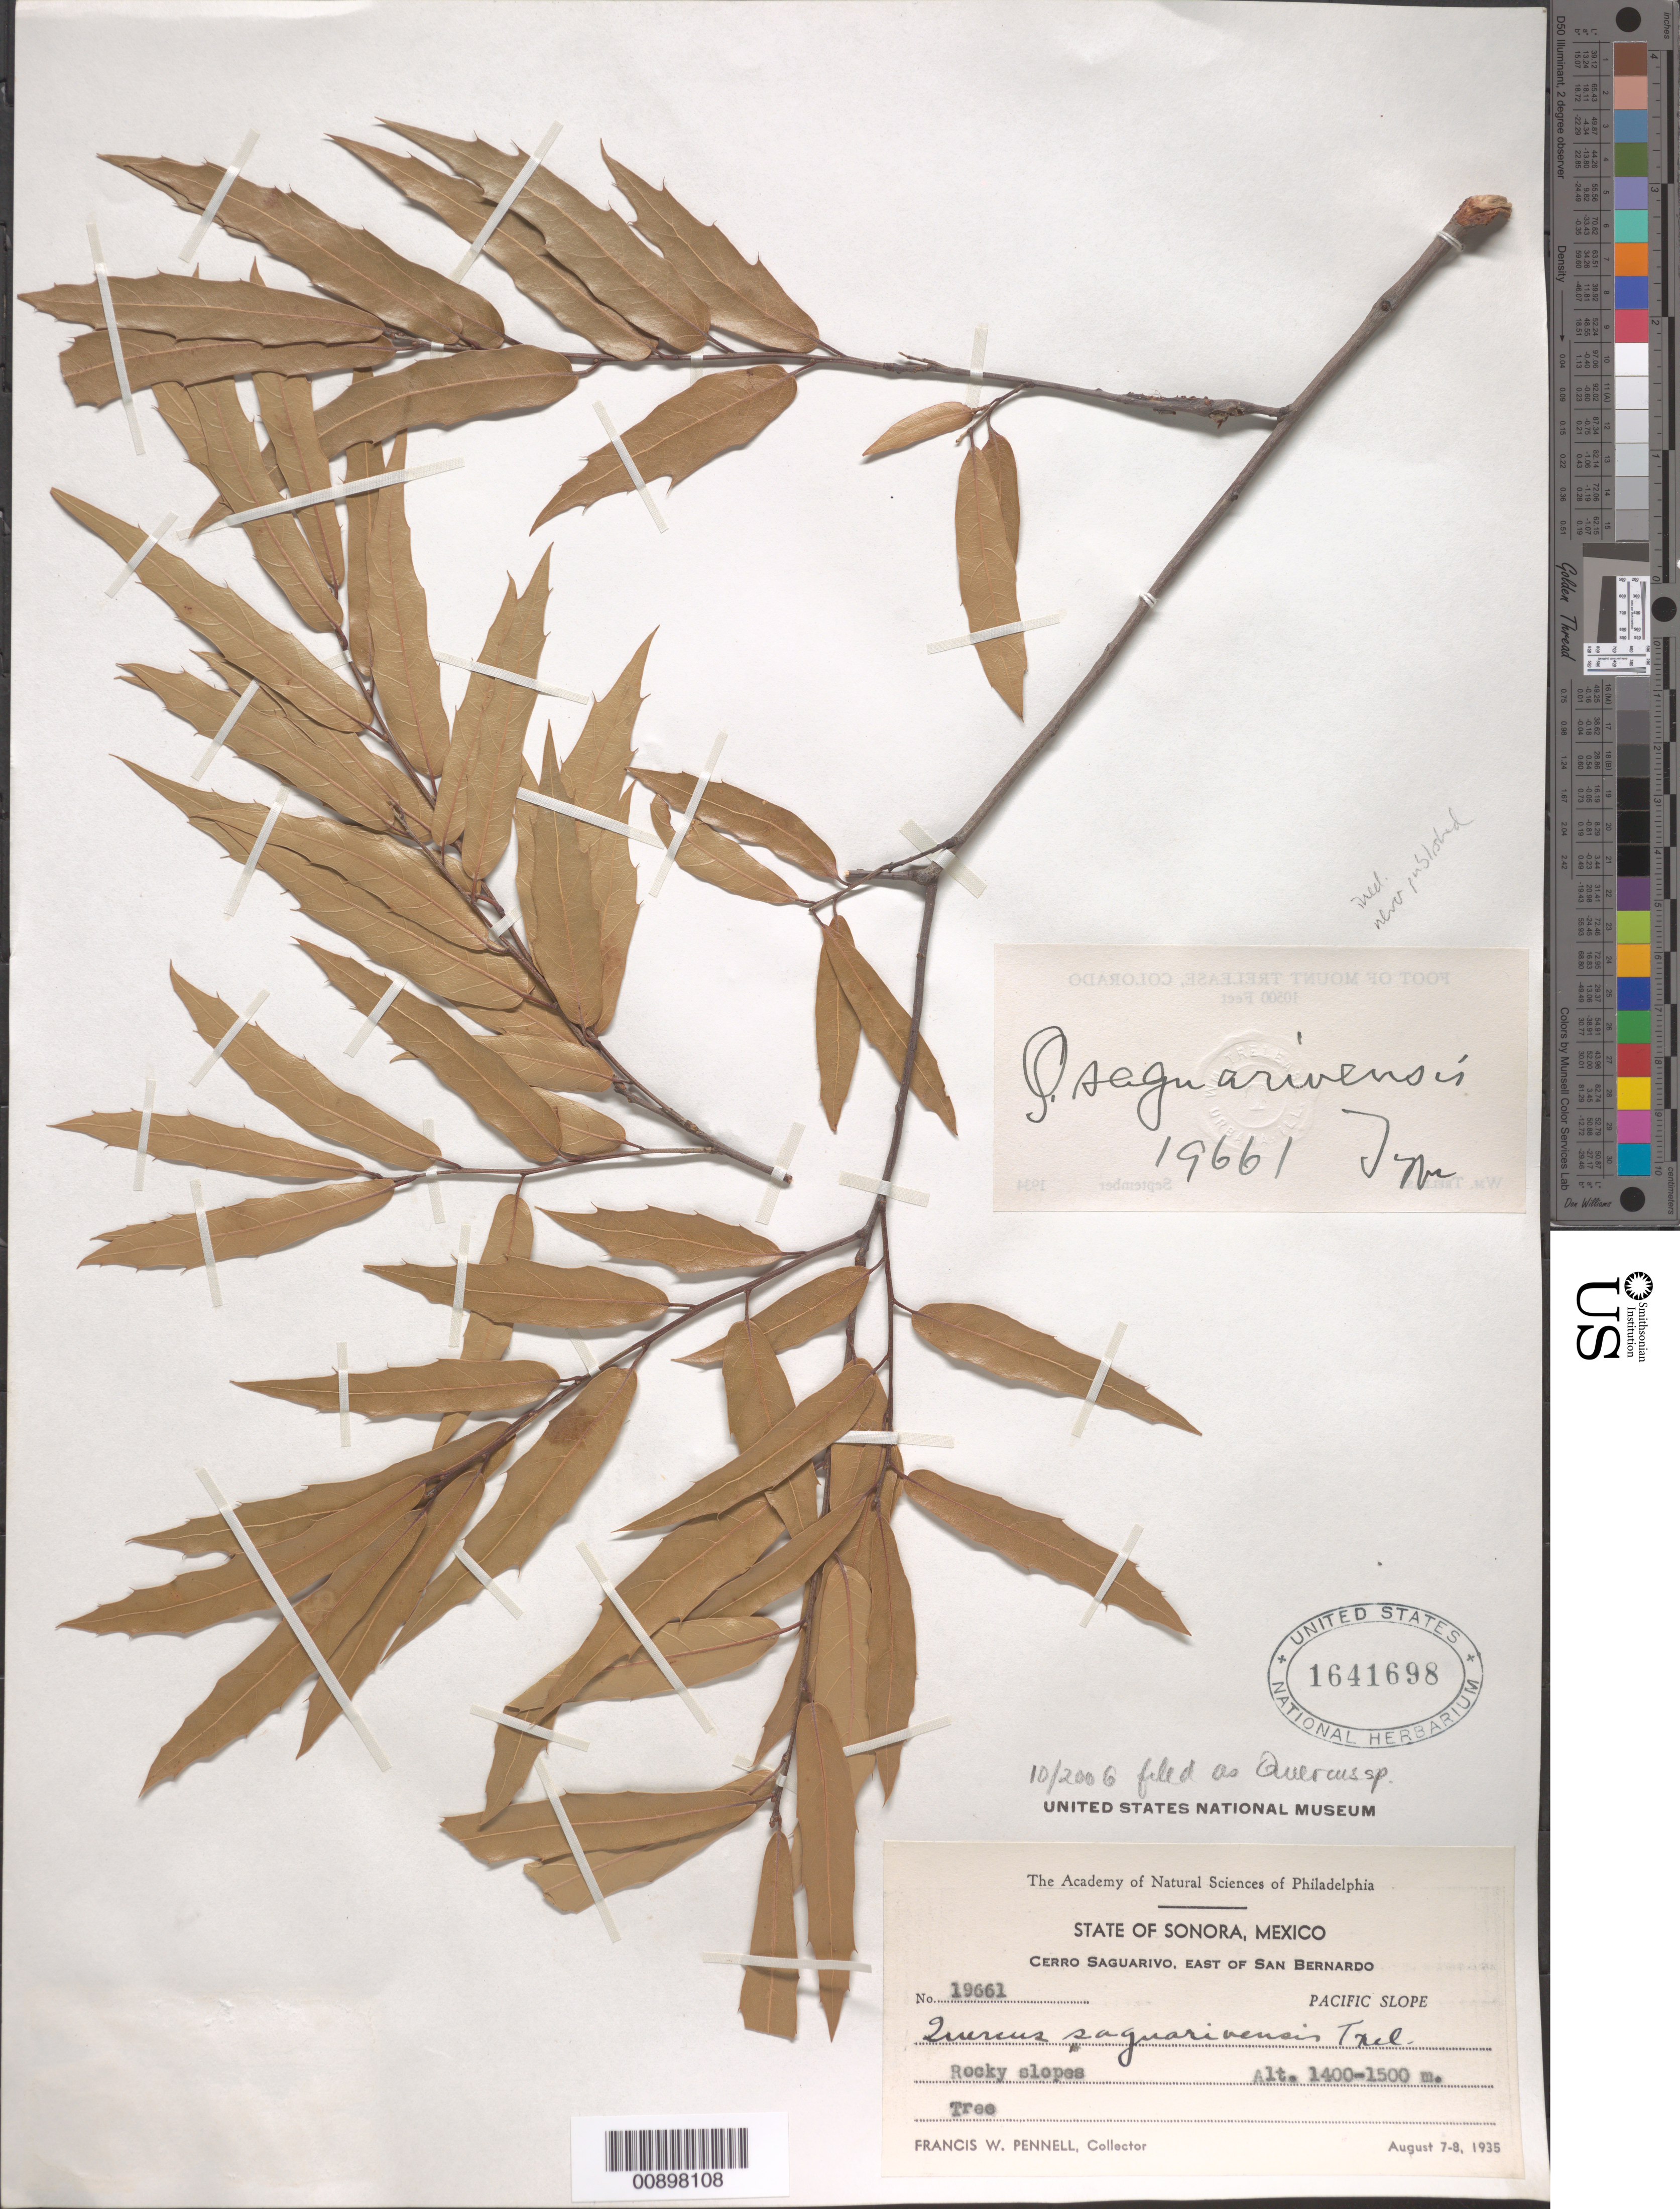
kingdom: Plantae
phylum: Tracheophyta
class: Magnoliopsida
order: Fagales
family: Fagaceae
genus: Quercus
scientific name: Quercus sp.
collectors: F. W. Pennell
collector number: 19661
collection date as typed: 07 Aug 1935 to 08 Aug 1935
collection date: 1935-08-07/1935-08-08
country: Mexico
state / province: Sonora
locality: Cerro Saguarivo, east of San Bernardo. Pacific Slope, Sonora.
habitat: Rocky slope.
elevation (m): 1500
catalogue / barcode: US 1641698